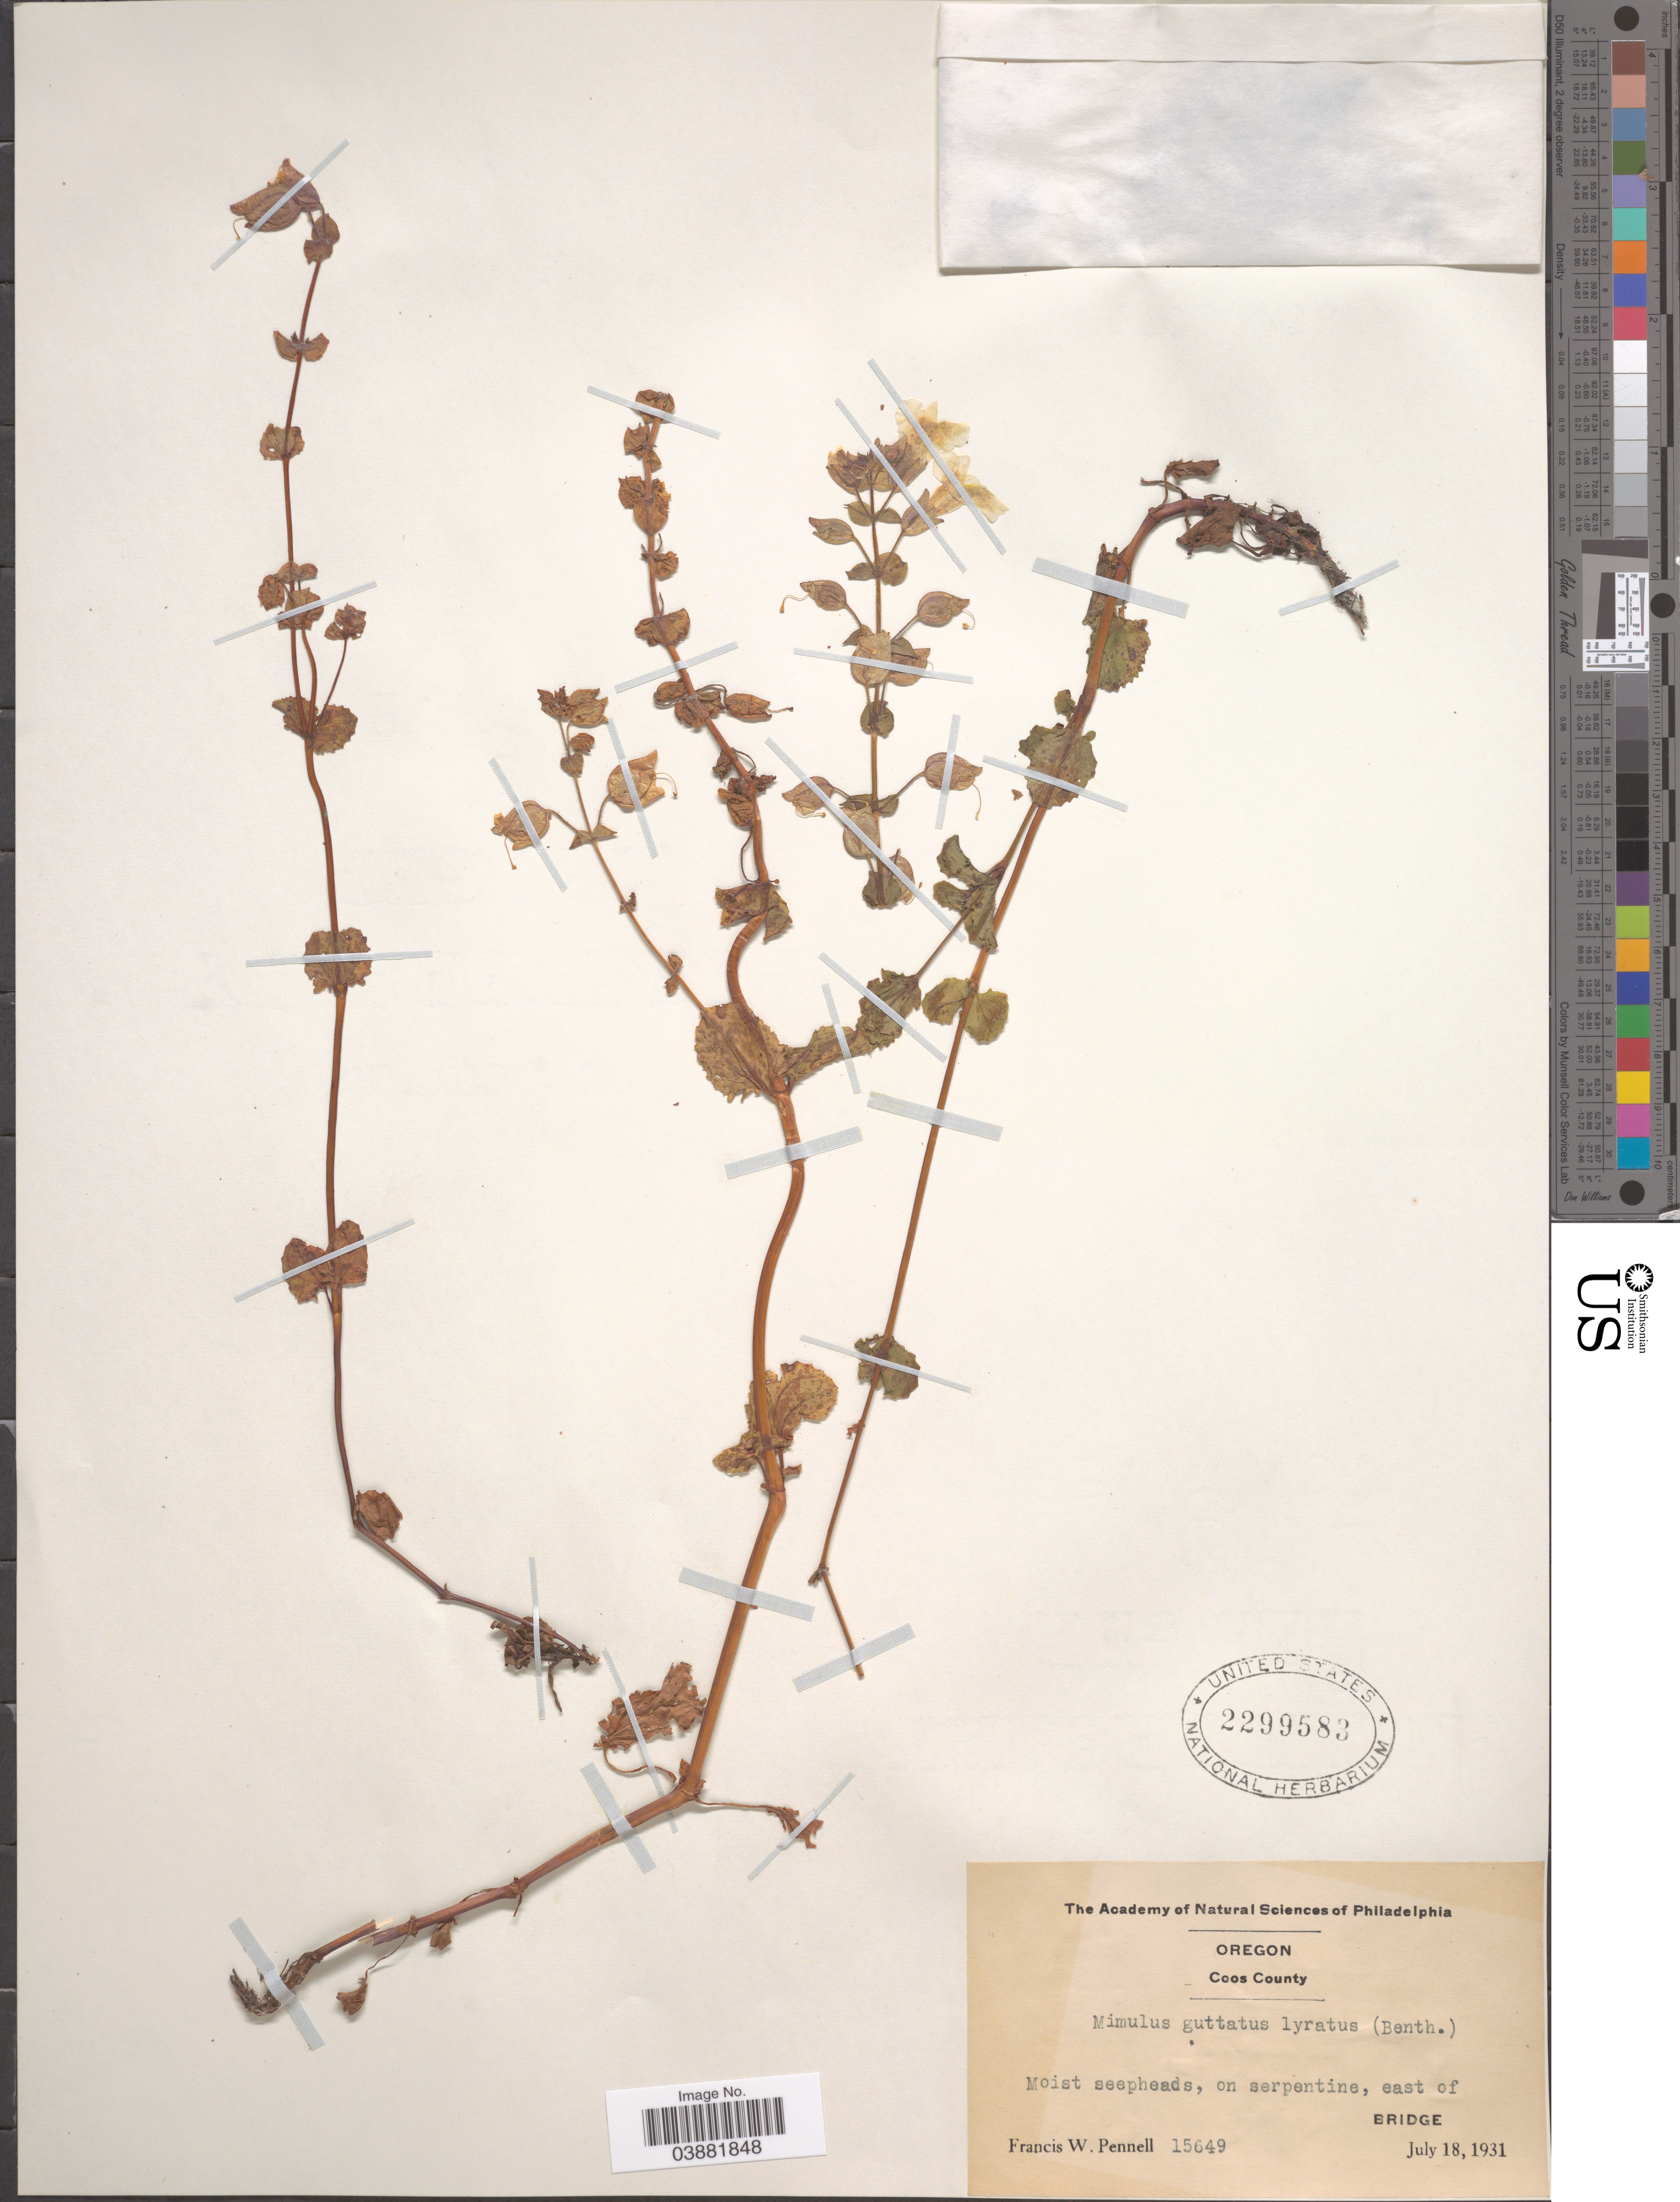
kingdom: Plantae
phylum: Tracheophyta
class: Magnoliopsida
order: Lamiales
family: Phrymaceae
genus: Mimulus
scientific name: Mimulus lyratus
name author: Benth.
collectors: F. W. Pennell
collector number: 15649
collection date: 1931-07-18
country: United States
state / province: Oregon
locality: Coos County. East of Bridge.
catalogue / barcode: US 2299583